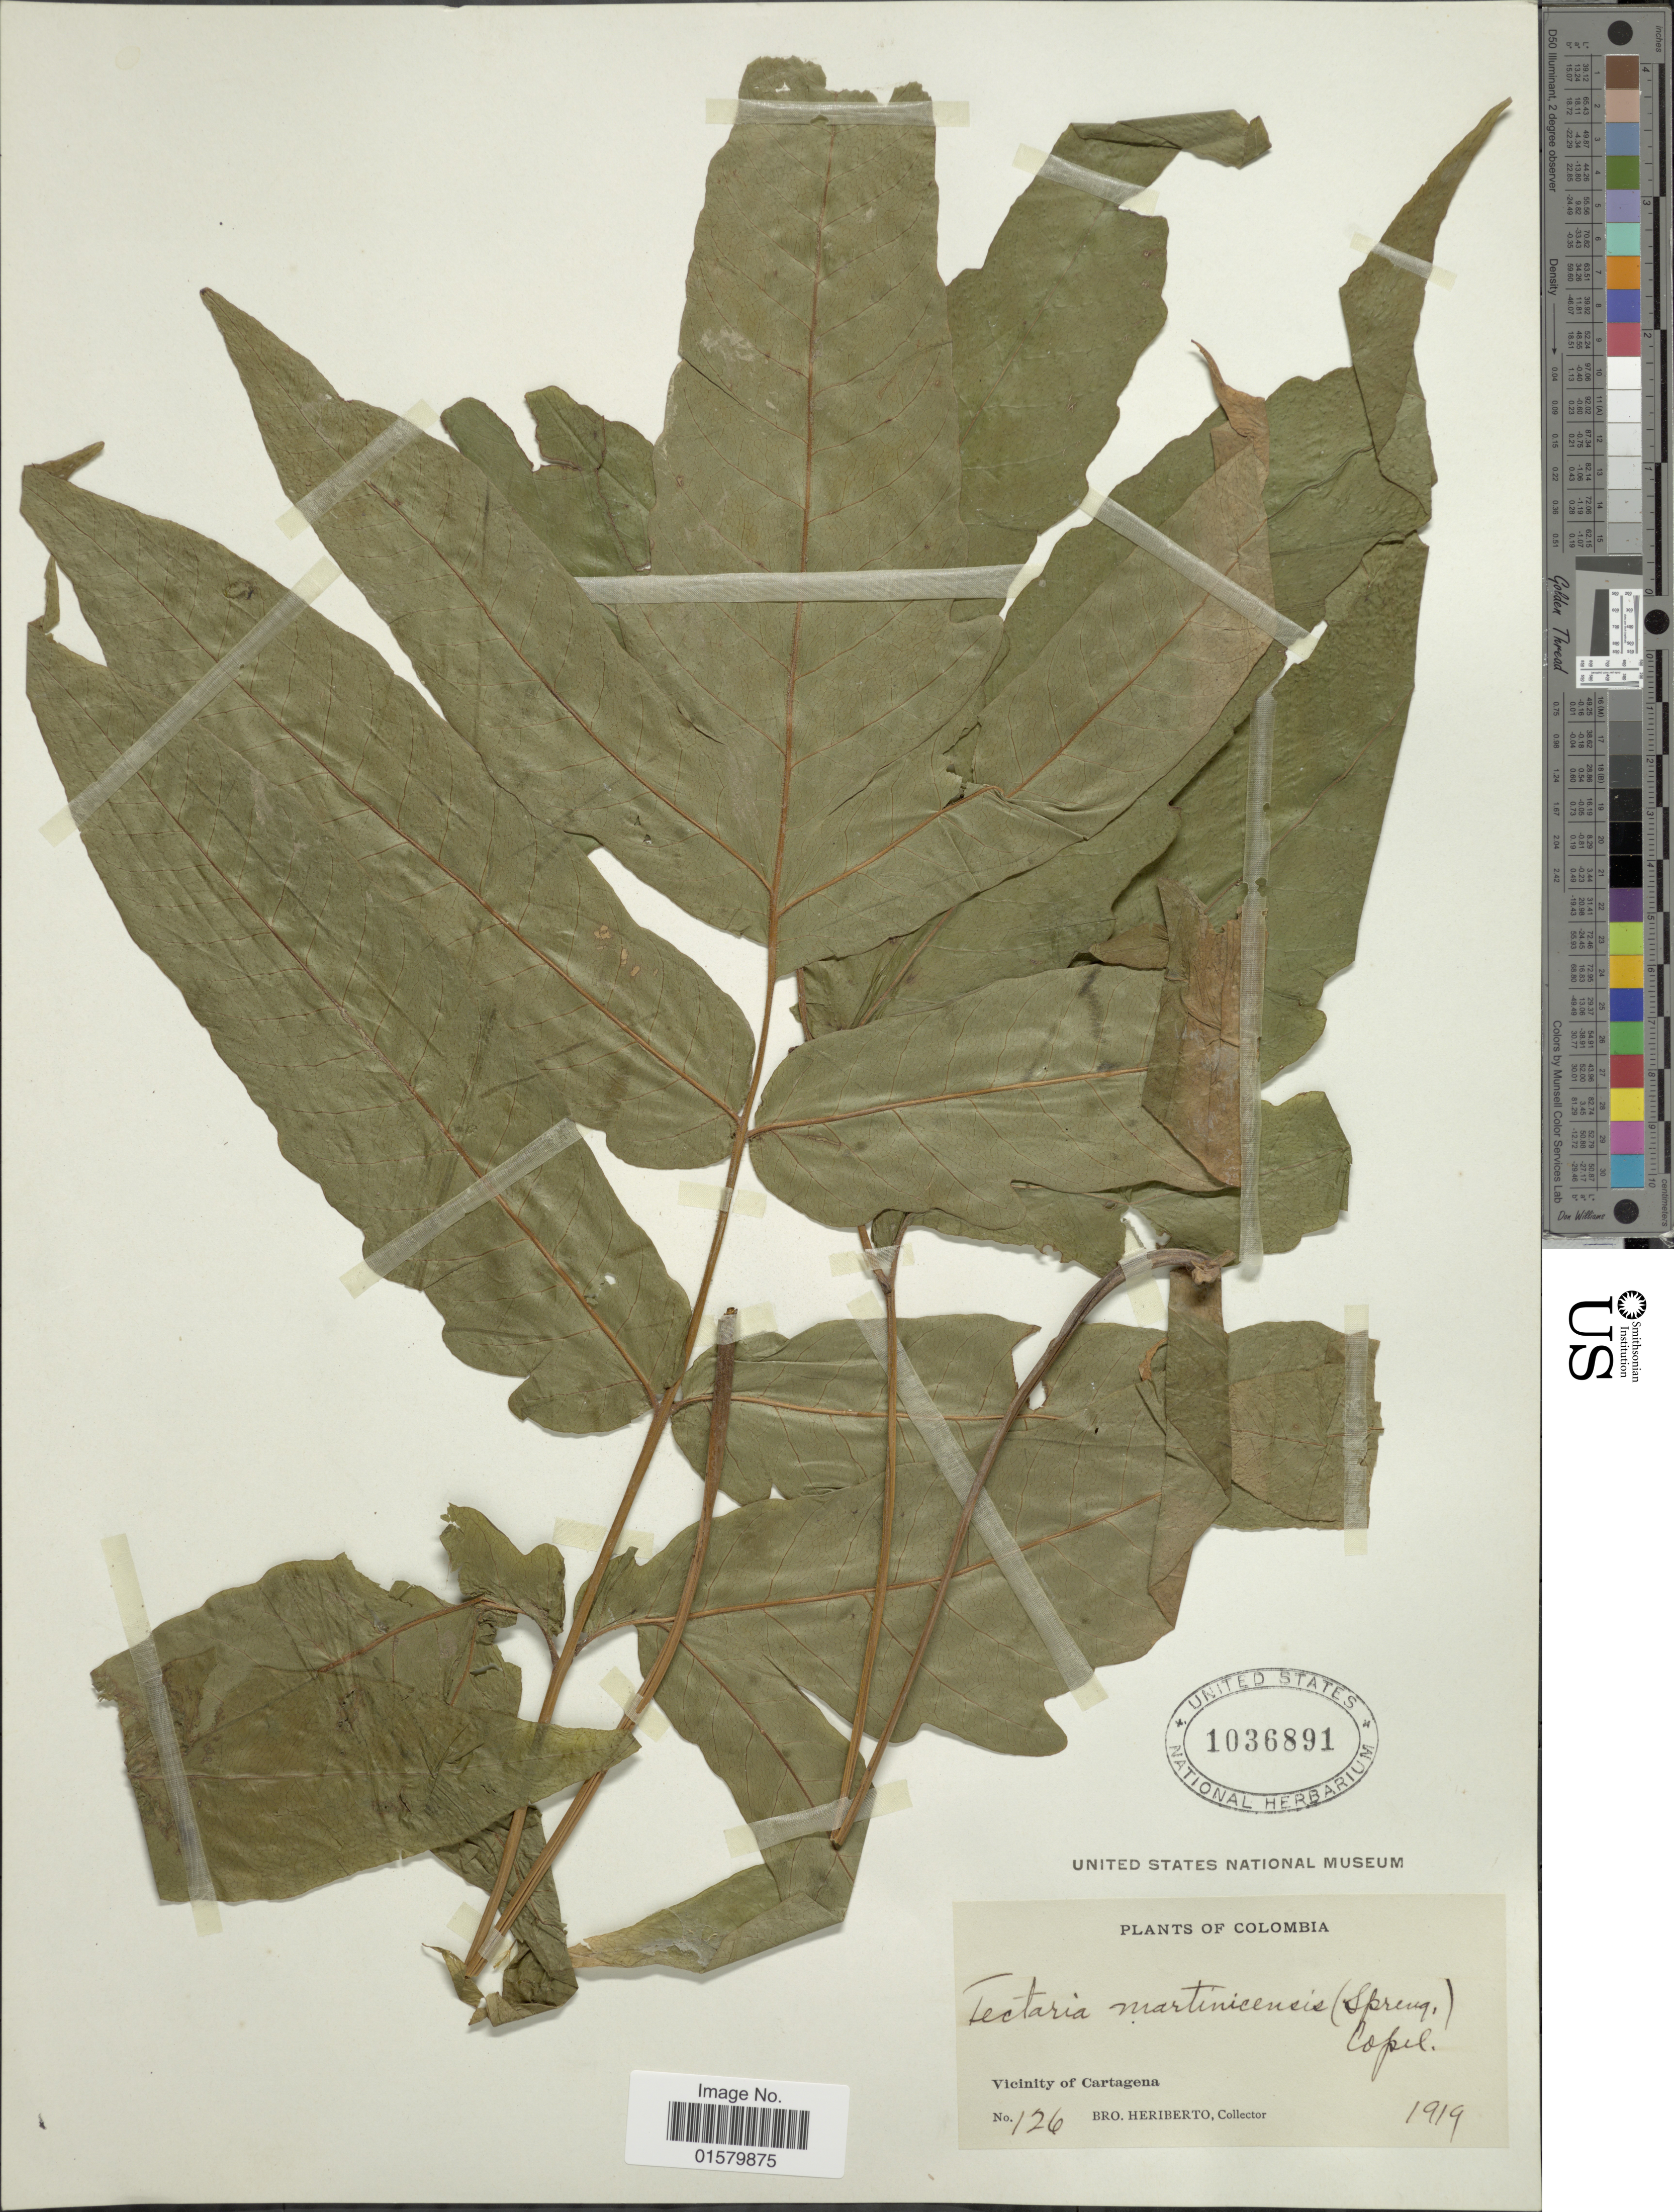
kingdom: Plantae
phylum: Tracheophyta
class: Polypodiopsida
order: Polypodiales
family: Tectariaceae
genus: Tectaria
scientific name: Tectaria pilosa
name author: (Fée) Maxon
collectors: B. Heriberto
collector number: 126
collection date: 1919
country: Colombia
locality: Vicinity of Cartagena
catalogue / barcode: US 1036891